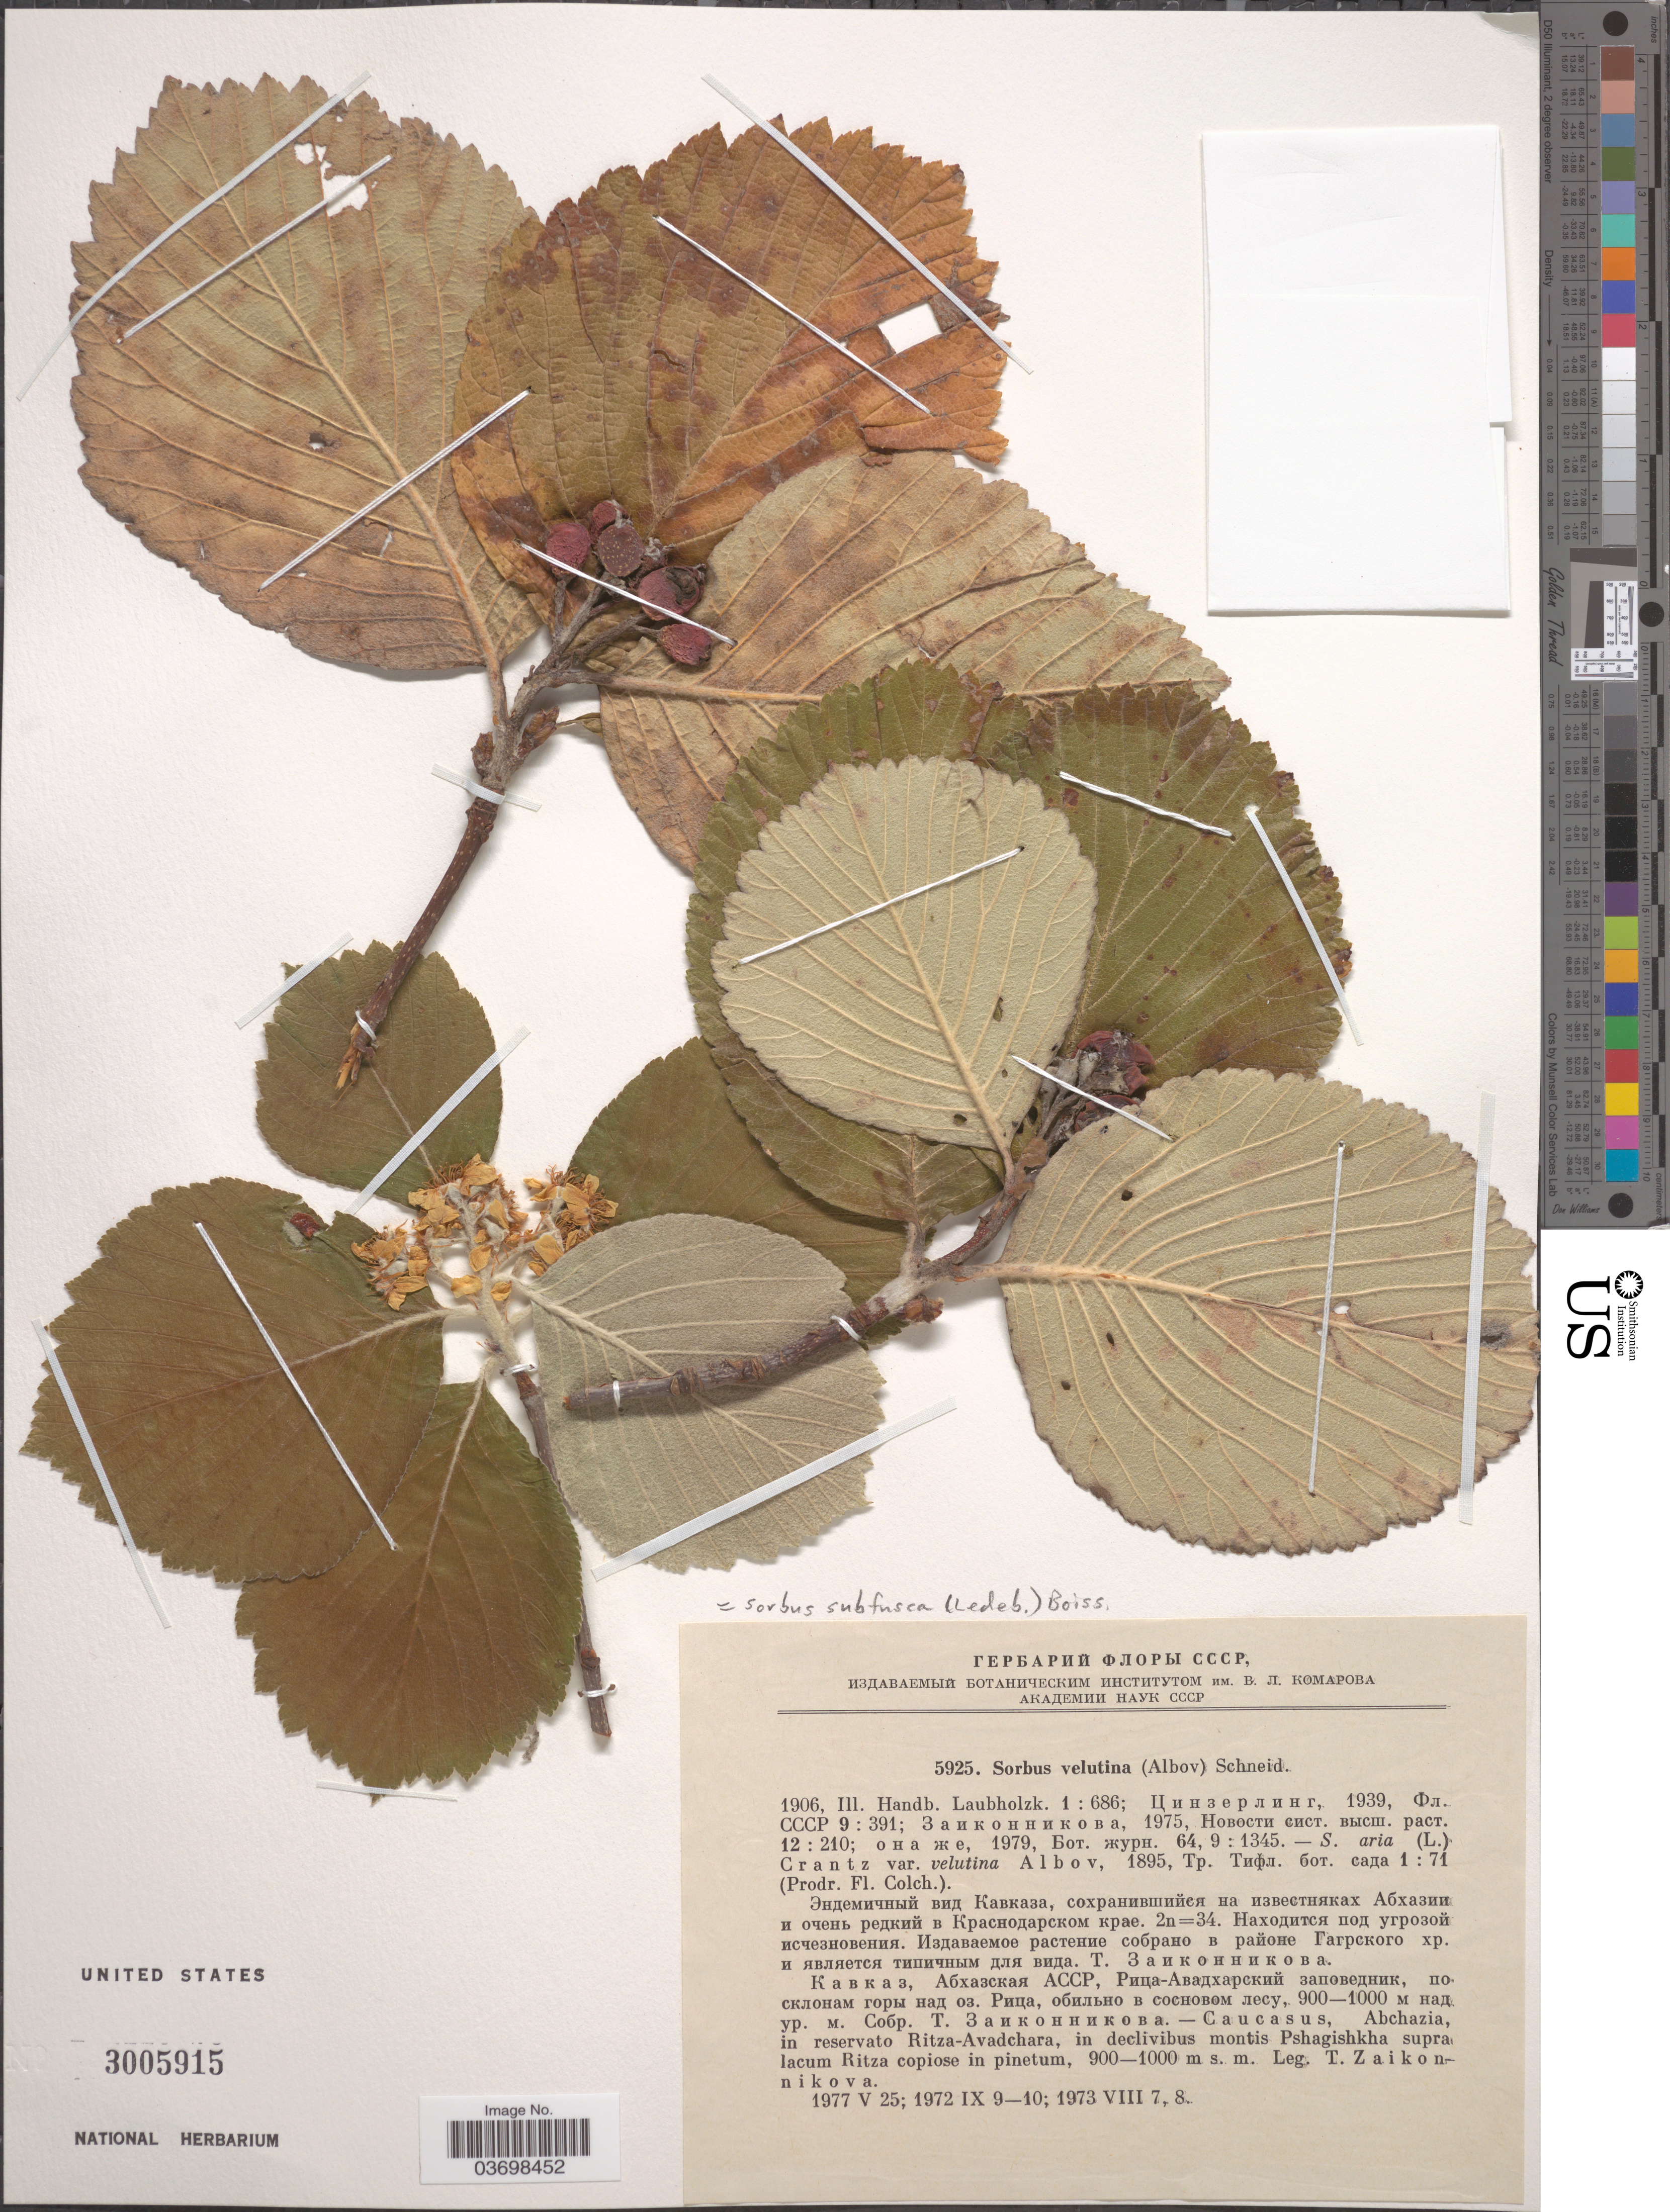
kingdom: Plantae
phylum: Tracheophyta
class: Magnoliopsida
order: Rosales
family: Rosaceae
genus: Sorbus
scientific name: Sorbus subfusca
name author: Boiss.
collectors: T. Zaikonnikova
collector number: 5925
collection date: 1972-09-09/1977-05-25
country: Georgia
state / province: Abkhazia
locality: Abchazia, in reservato Ritza-Avadchara, in declivibus montis Pshagishkha supra lacum Ritza copiose in pinetum.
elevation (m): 900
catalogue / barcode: US 3005915